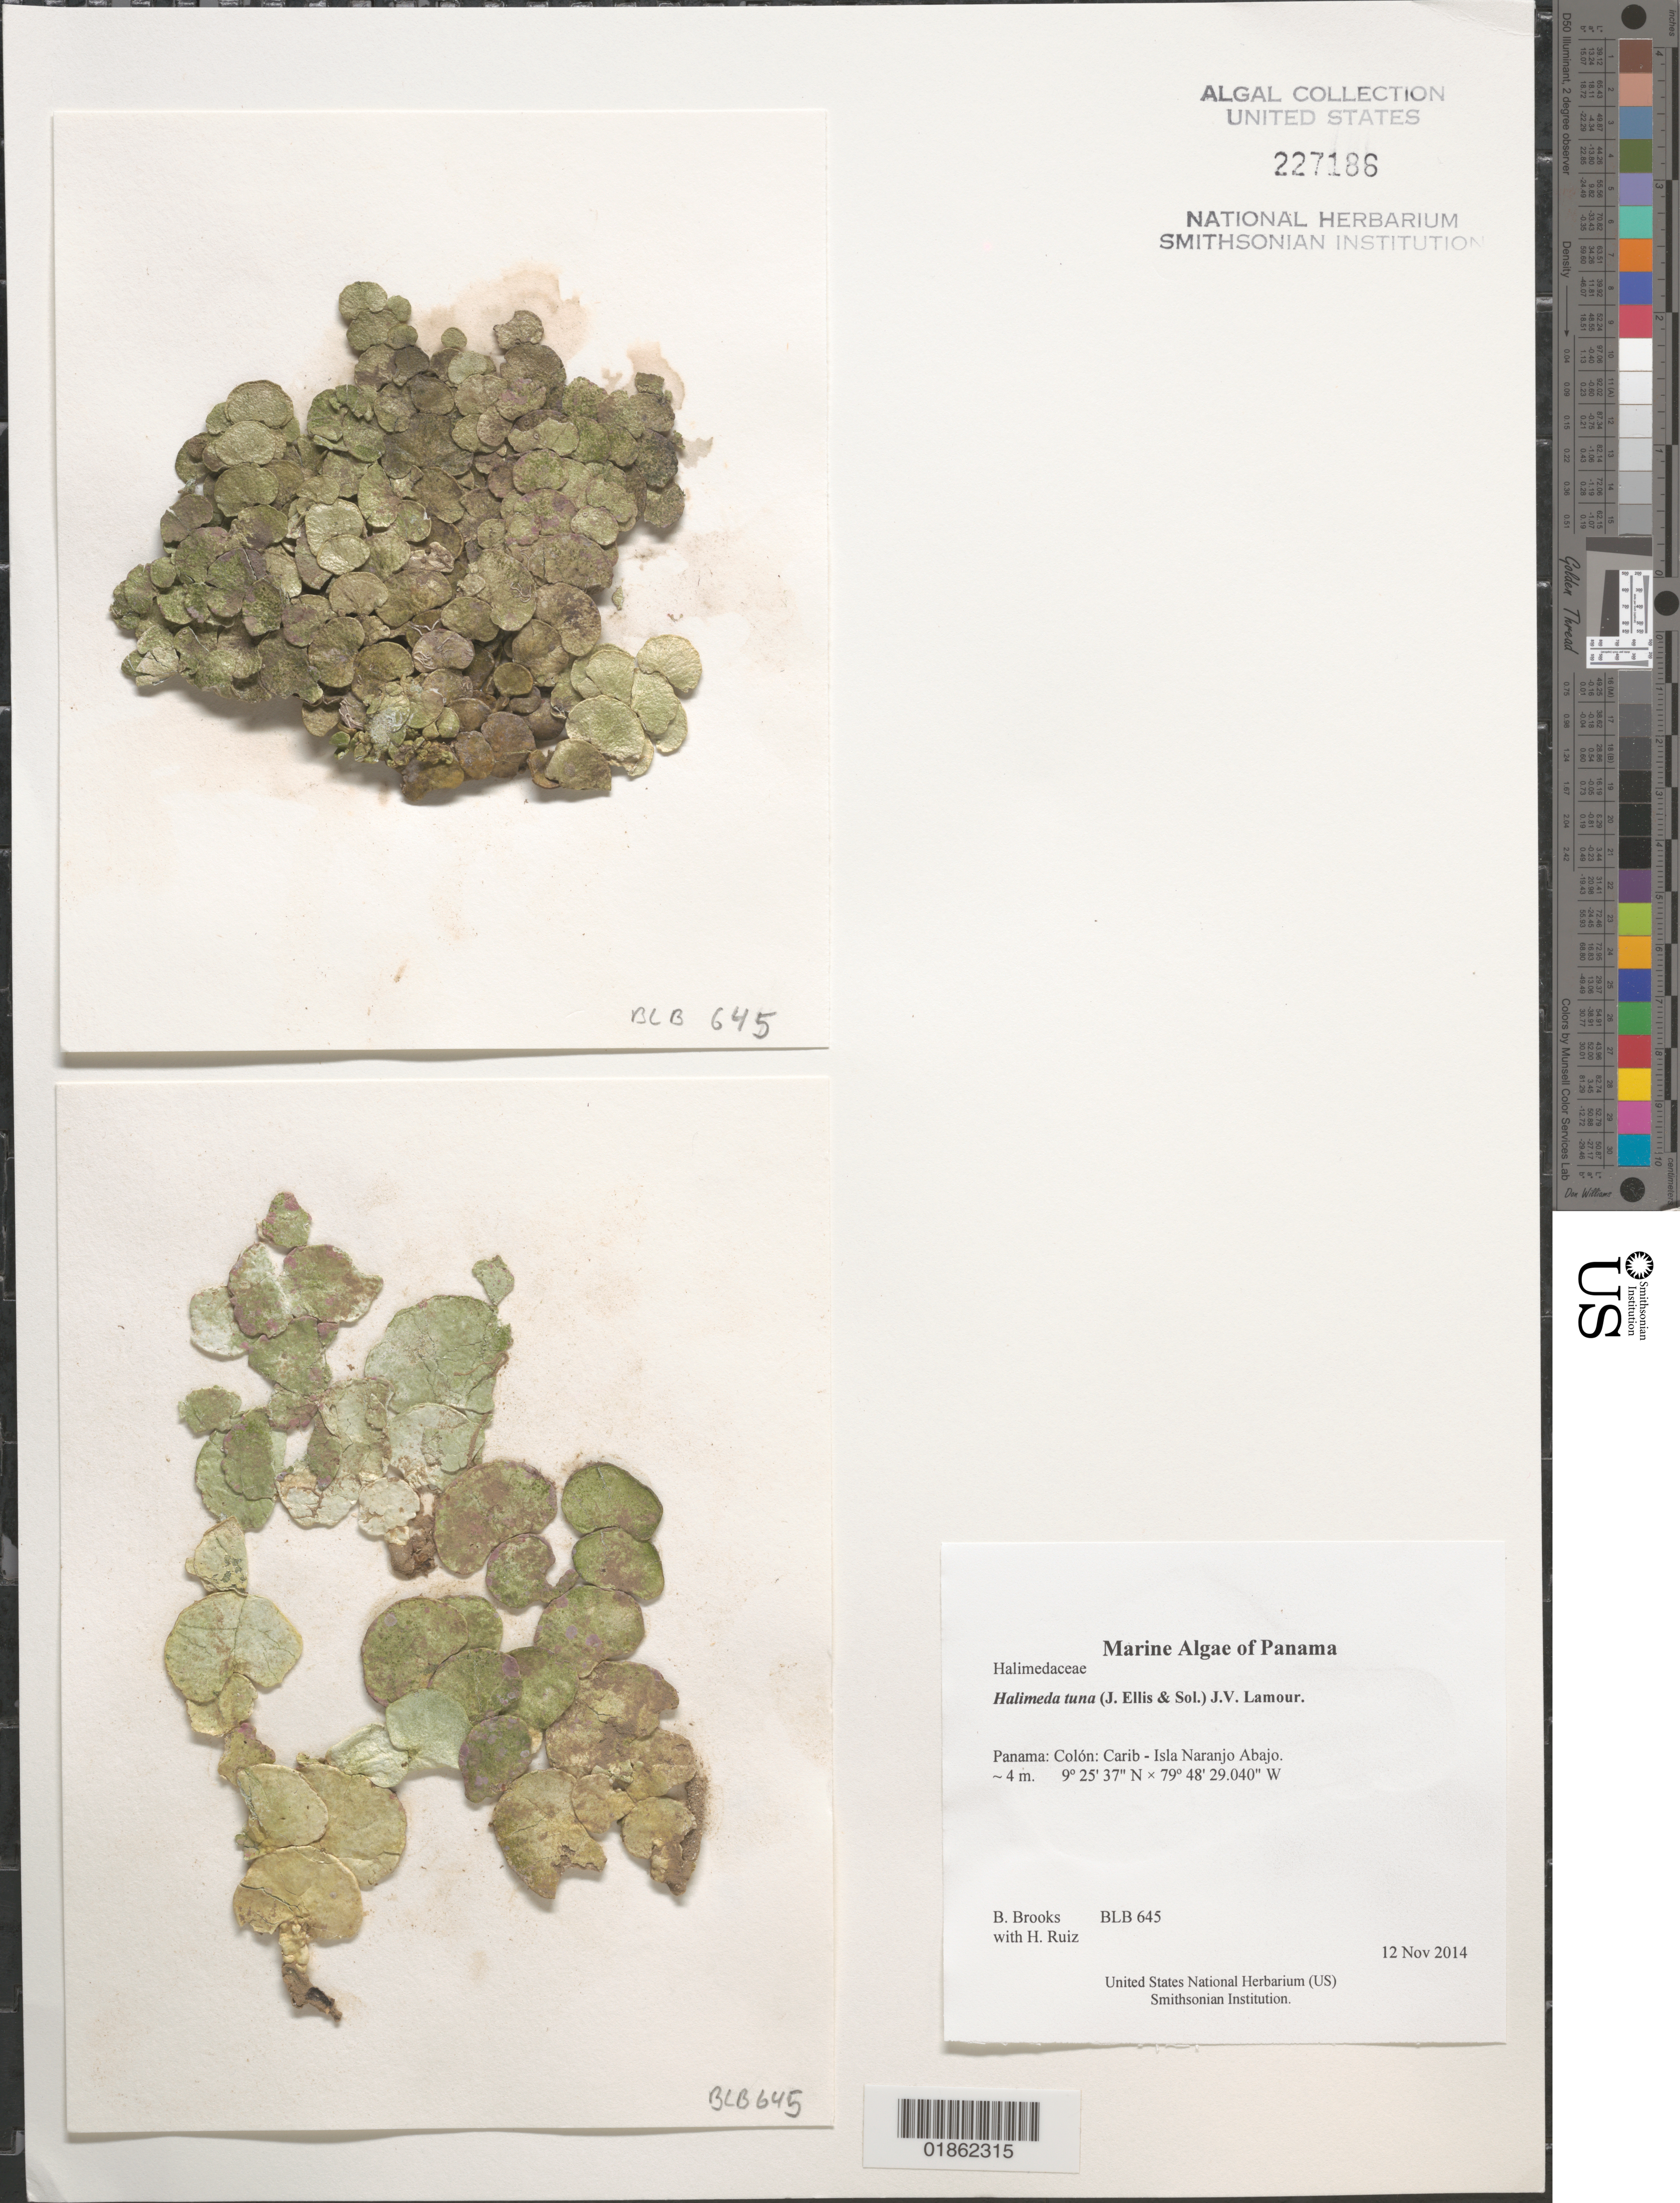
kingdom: Plantae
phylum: Chlorophyta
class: Ulvophyceae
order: Bryopsidales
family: Halimedaceae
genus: Halimeda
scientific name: Halimeda tuna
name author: (J. Ellis & Sol.) J.V.Lamouroux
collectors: B. Brooks & H. Ruiz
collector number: BLB 645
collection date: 2014-11-12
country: Panama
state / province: Colón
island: Naranjo Abajo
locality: Carib - Isla Naranjo Abajo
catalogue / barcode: US 227186